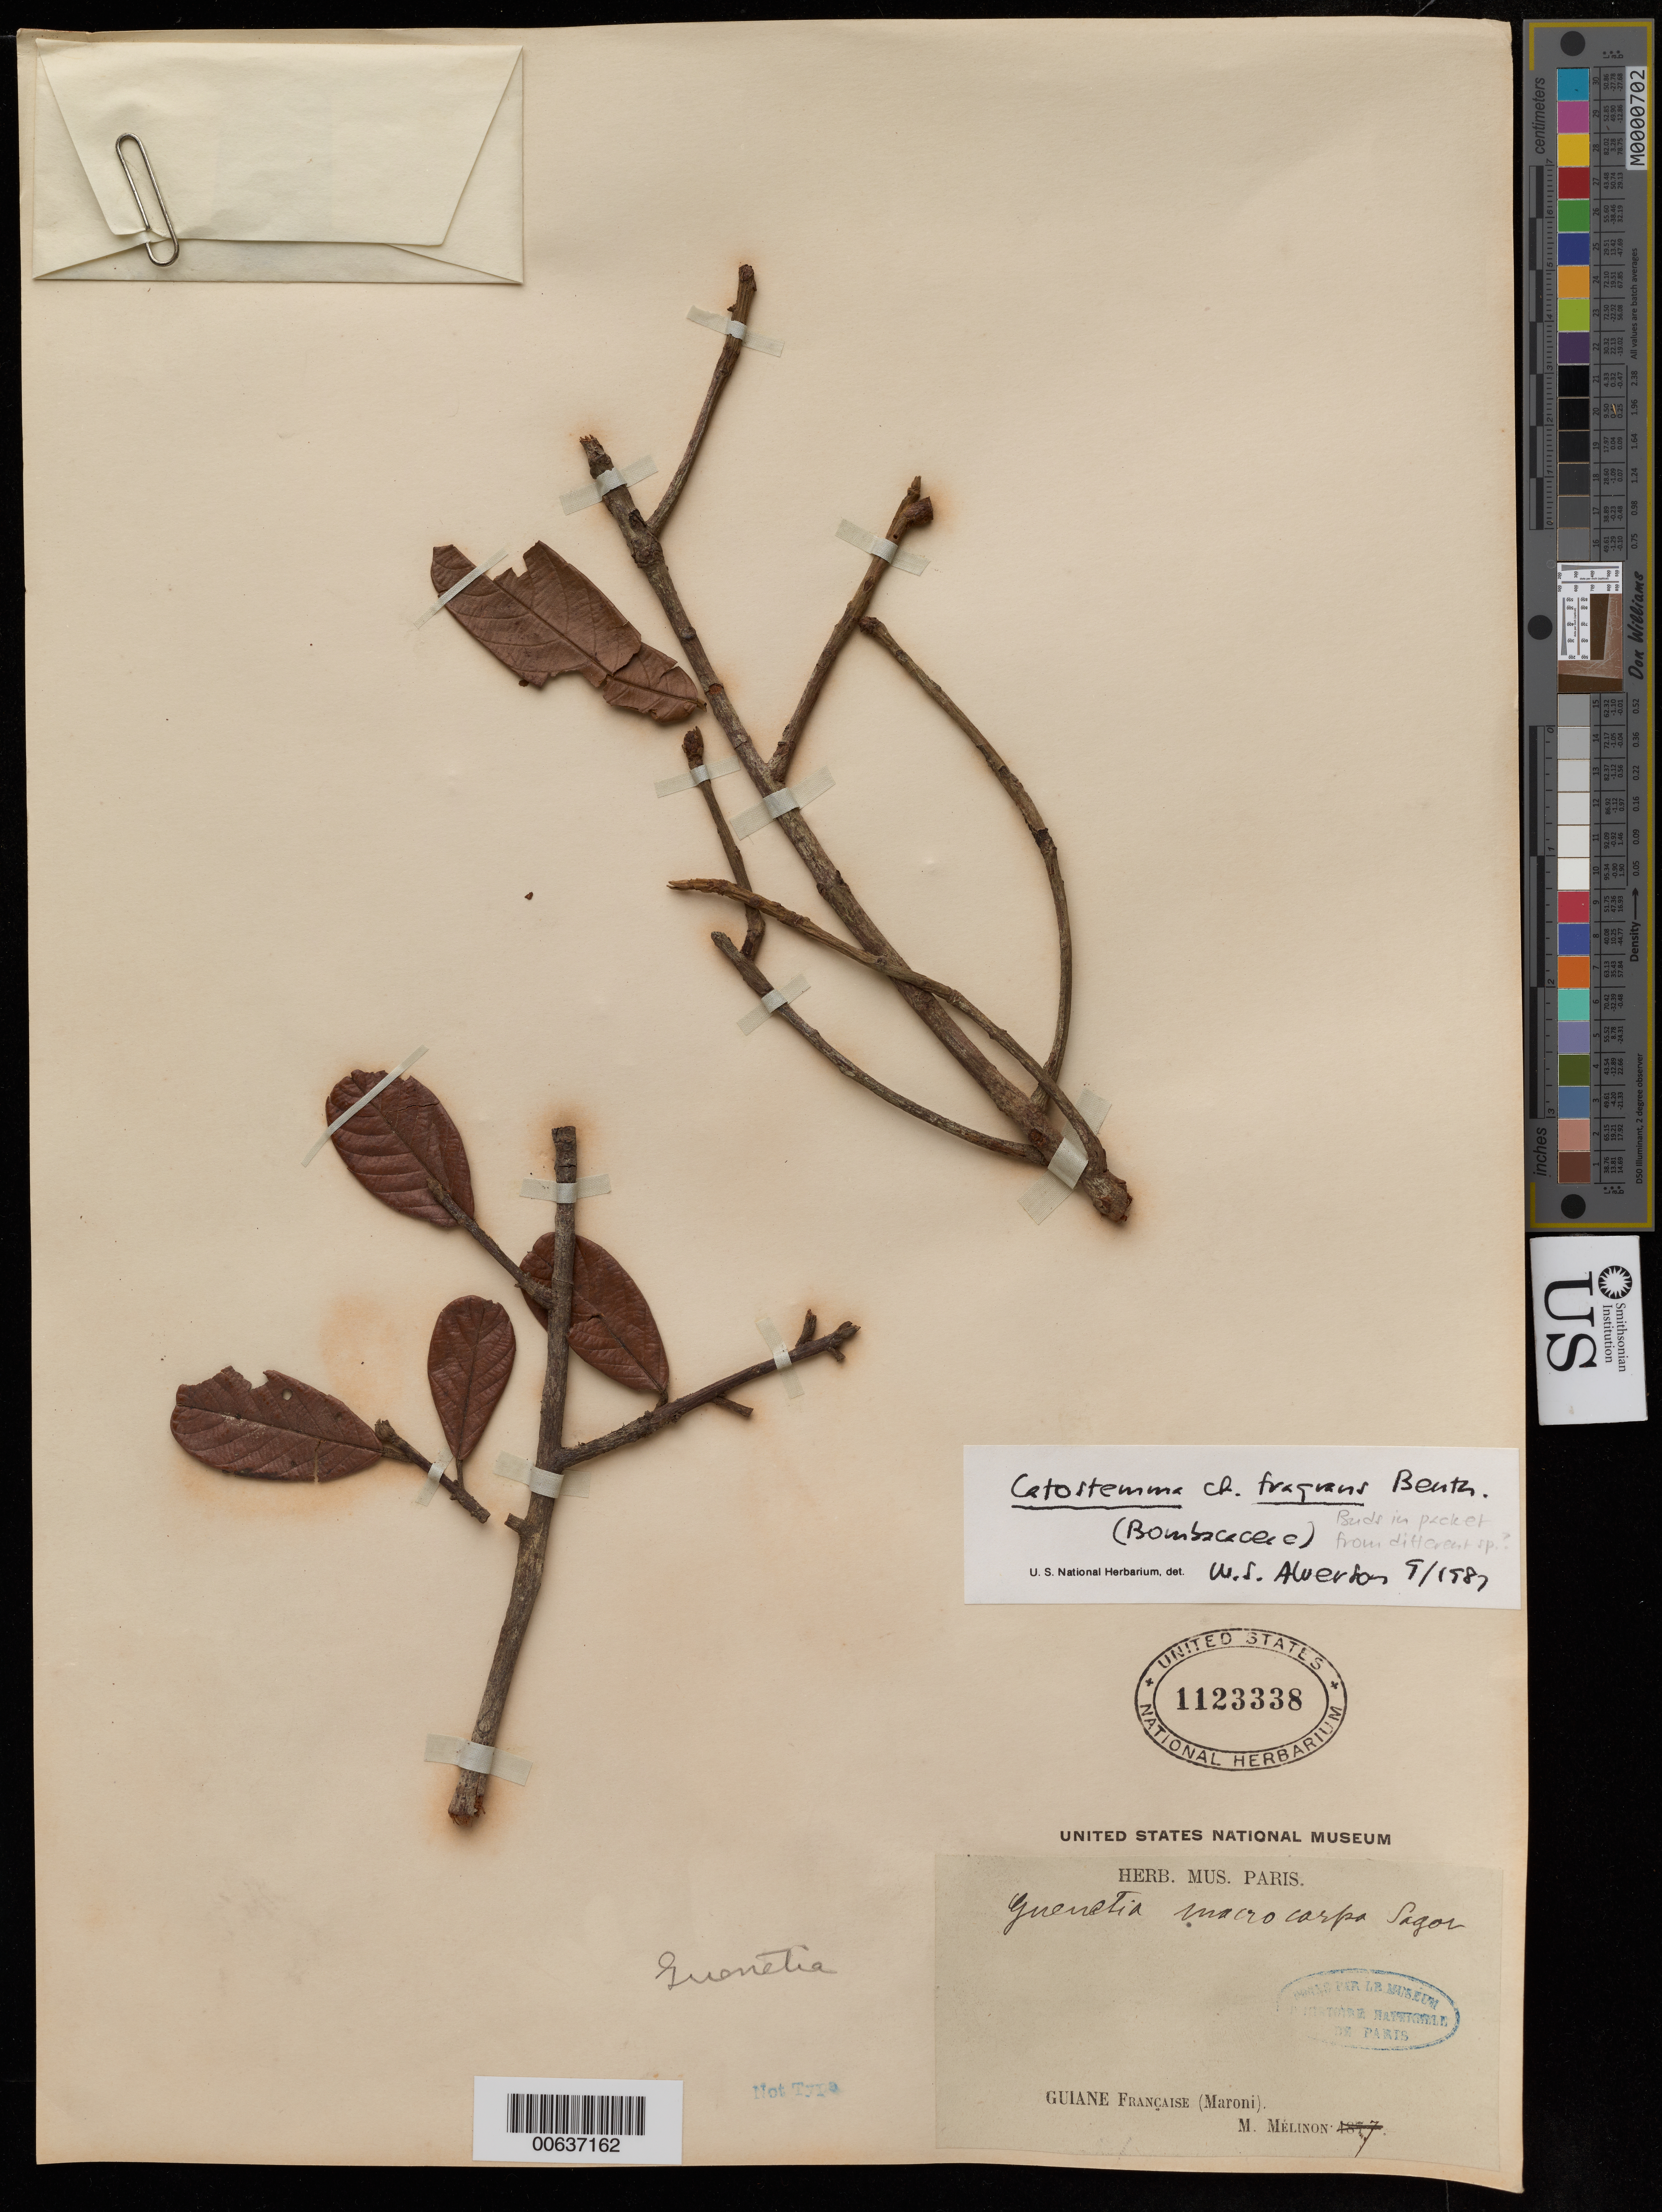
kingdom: Plantae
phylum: Tracheophyta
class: Magnoliopsida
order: Malvales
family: Malvaceae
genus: Catostemma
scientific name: Catostemma fragrans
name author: Benth.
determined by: Alverson, W. S.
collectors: E. Mélinon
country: French Guiana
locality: Maroni R.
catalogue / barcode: US 1123338